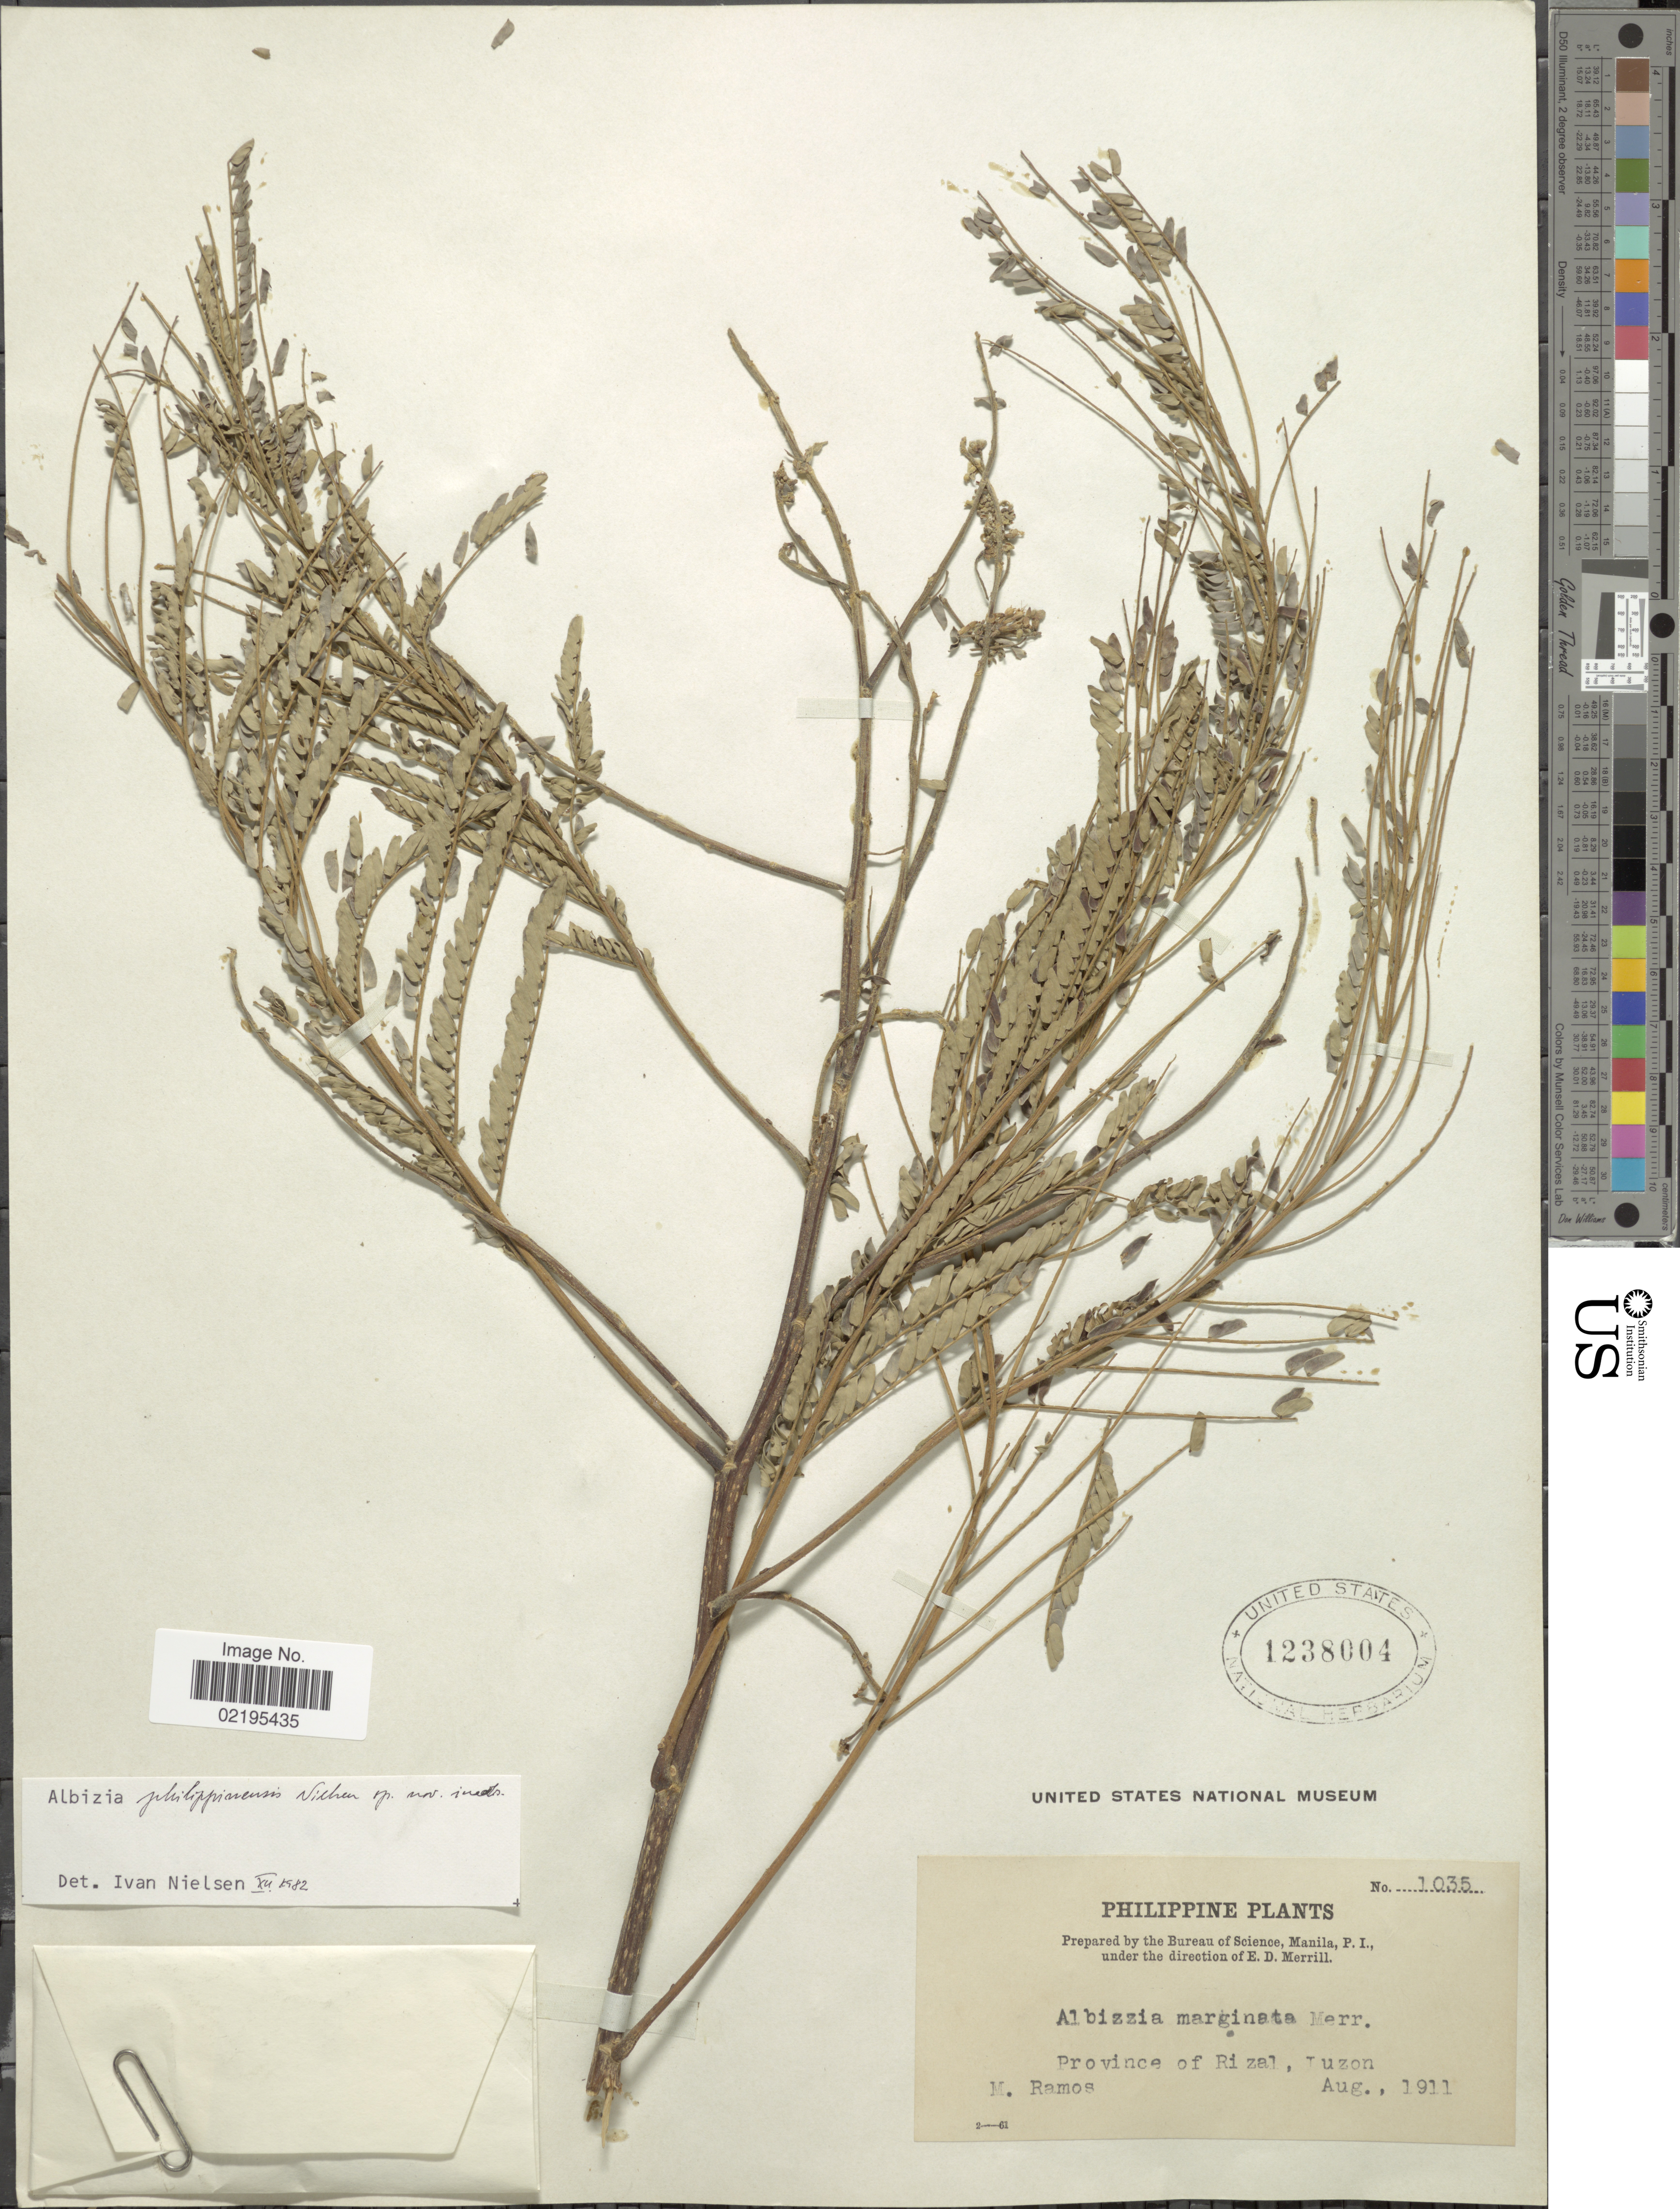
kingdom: Plantae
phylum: Tracheophyta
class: Magnoliopsida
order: Fabales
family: Fabaceae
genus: Albizia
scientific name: Albizia philippinensis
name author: I.C. Nielsen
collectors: M. Ramos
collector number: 1035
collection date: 1911-08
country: Philippines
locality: Province of Rizal, Luzon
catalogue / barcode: US 1238004